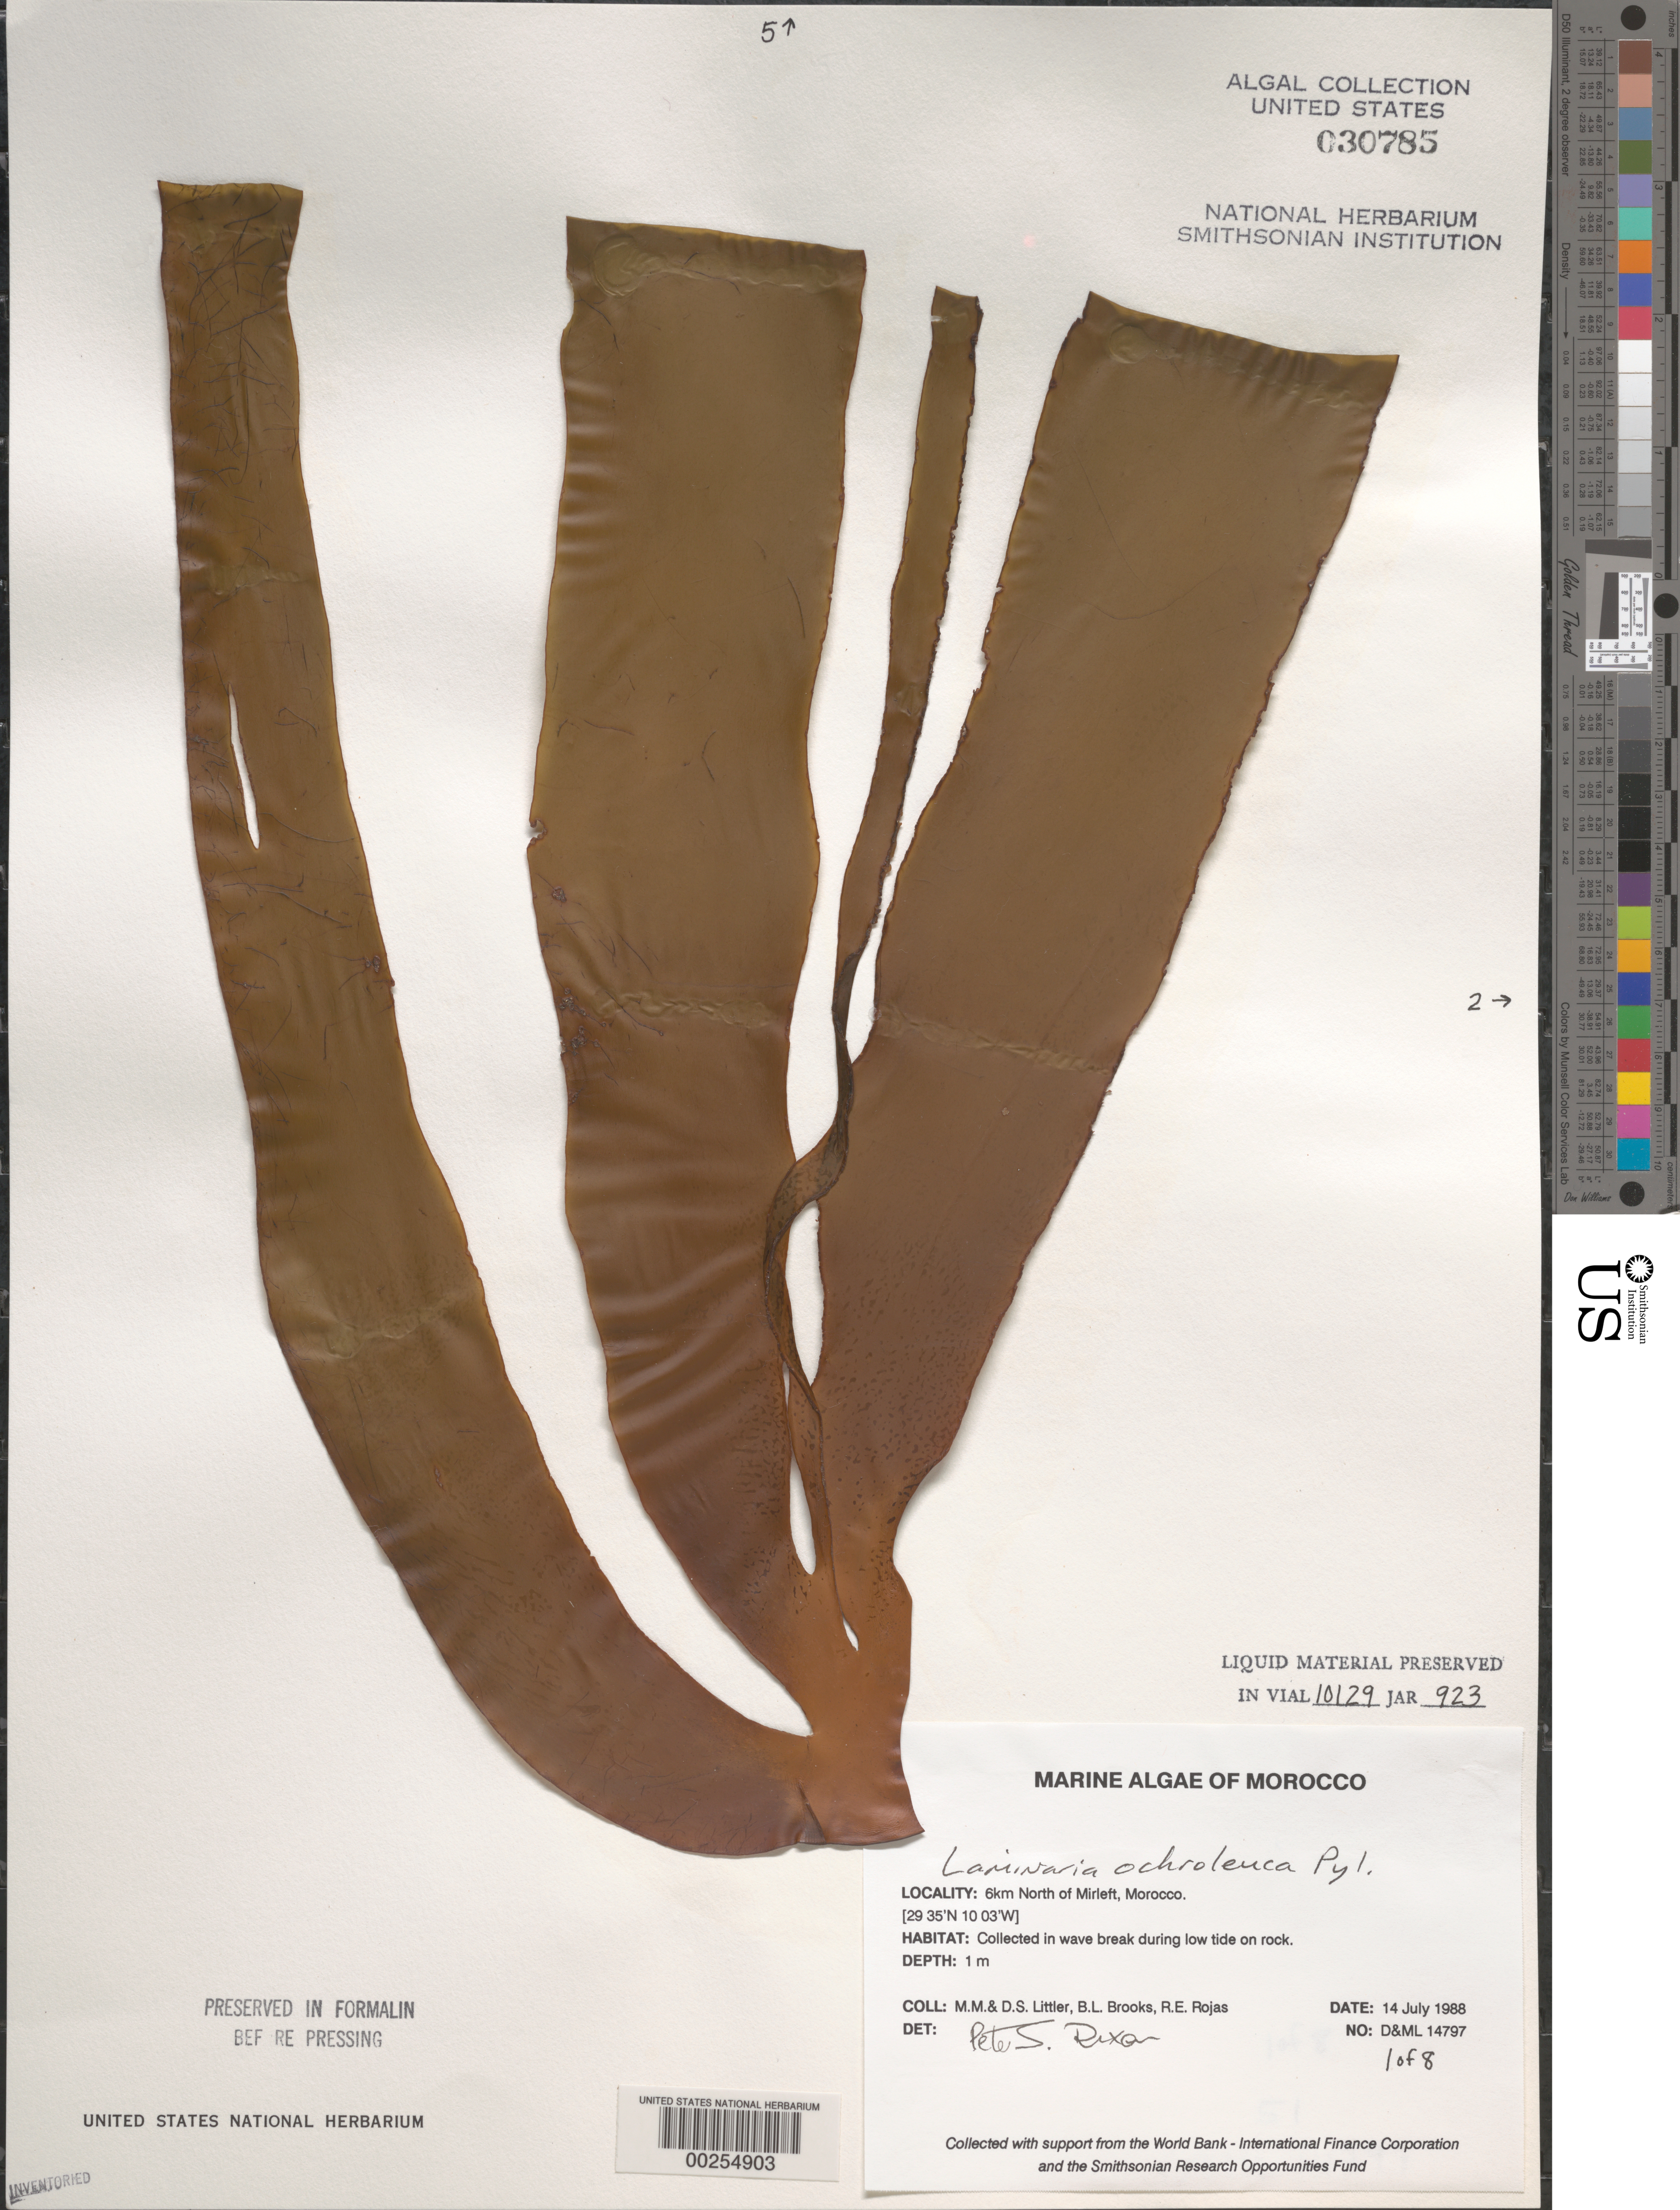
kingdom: Chromista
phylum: Ochrophyta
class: Phaeophyceae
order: Laminariales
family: Laminariaceae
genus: Laminaria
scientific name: Laminaria ochroleuca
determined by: Dixon, P. S.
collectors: M. M. Littler, D. S. Littler, B. Brooks & R. Rojas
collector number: D&ML 14797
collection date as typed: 14 Jul 1988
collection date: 1988-07-14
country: Morocco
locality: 6 km north of Mirleft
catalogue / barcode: US 30785